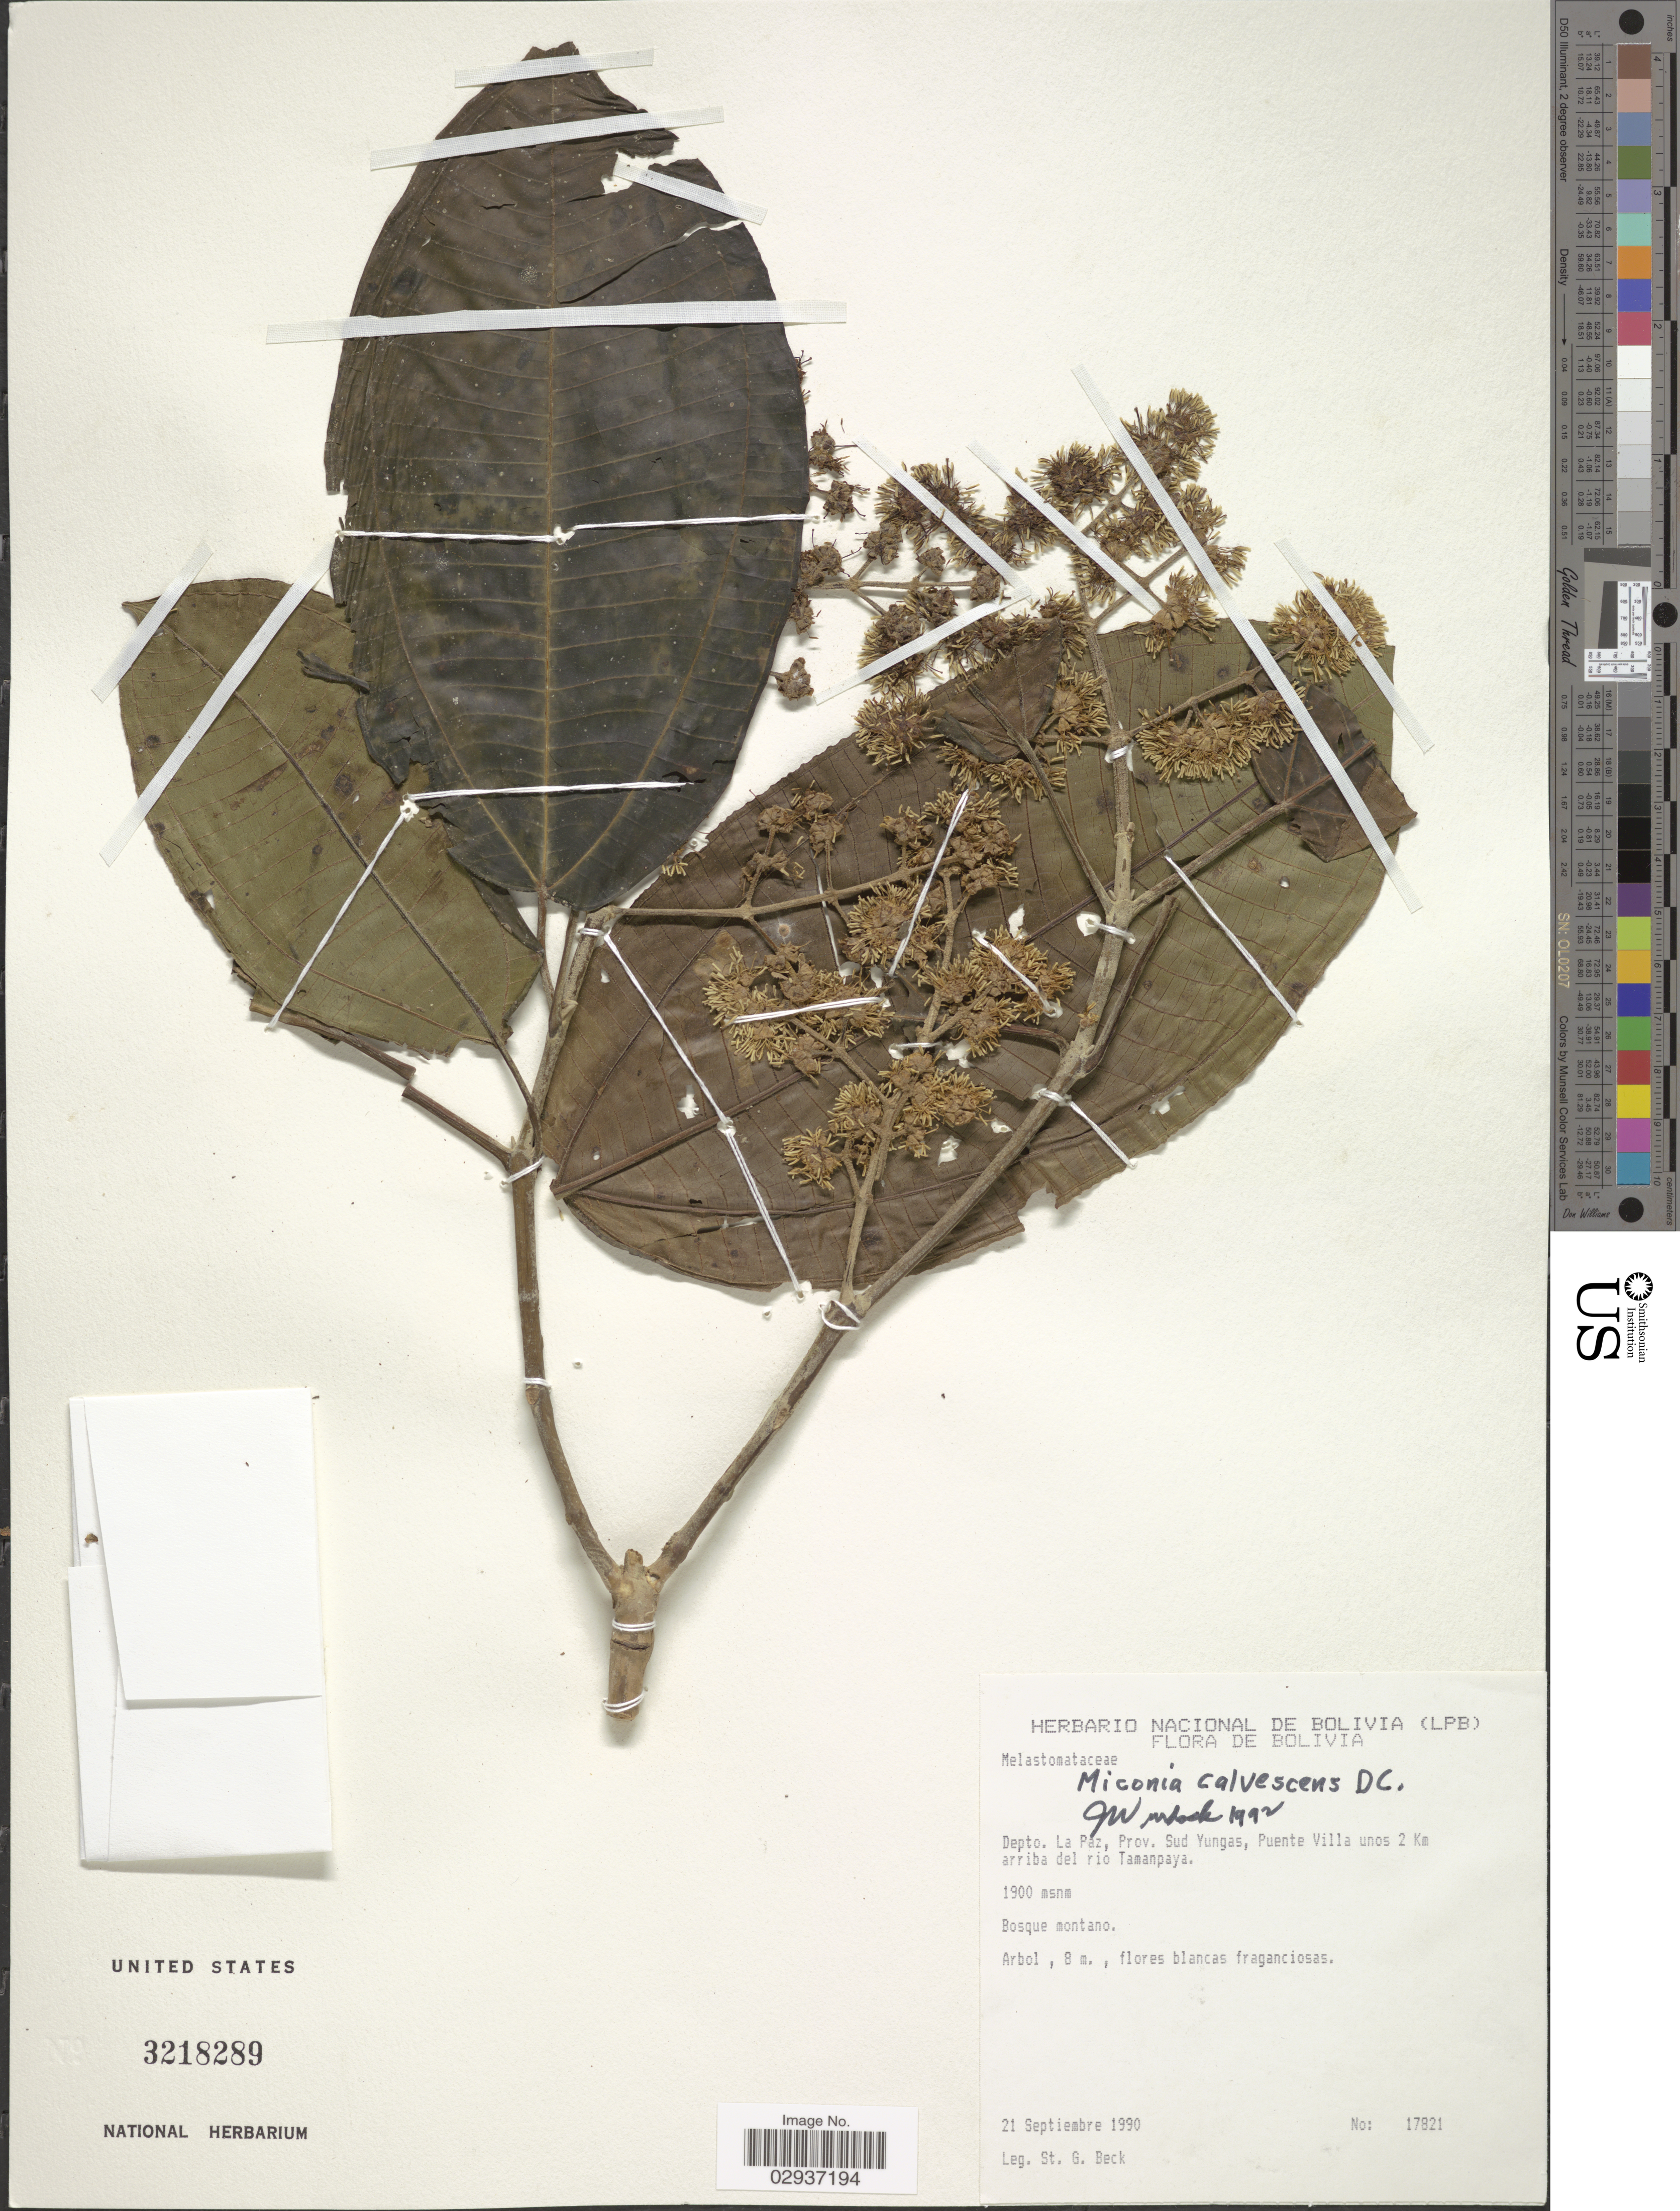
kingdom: Plantae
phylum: Tracheophyta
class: Magnoliopsida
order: Myrtales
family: Melastomataceae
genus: Miconia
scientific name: Miconia calvescens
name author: DC.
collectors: S. Beck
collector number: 17821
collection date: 1990-09-21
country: Bolivia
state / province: La Paz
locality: Depto. La Paz, Prov. Sud Yungas, Puente Villa unos 2 Km arriba del rio Tamanpaya.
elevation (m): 1900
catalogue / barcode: US 3218289